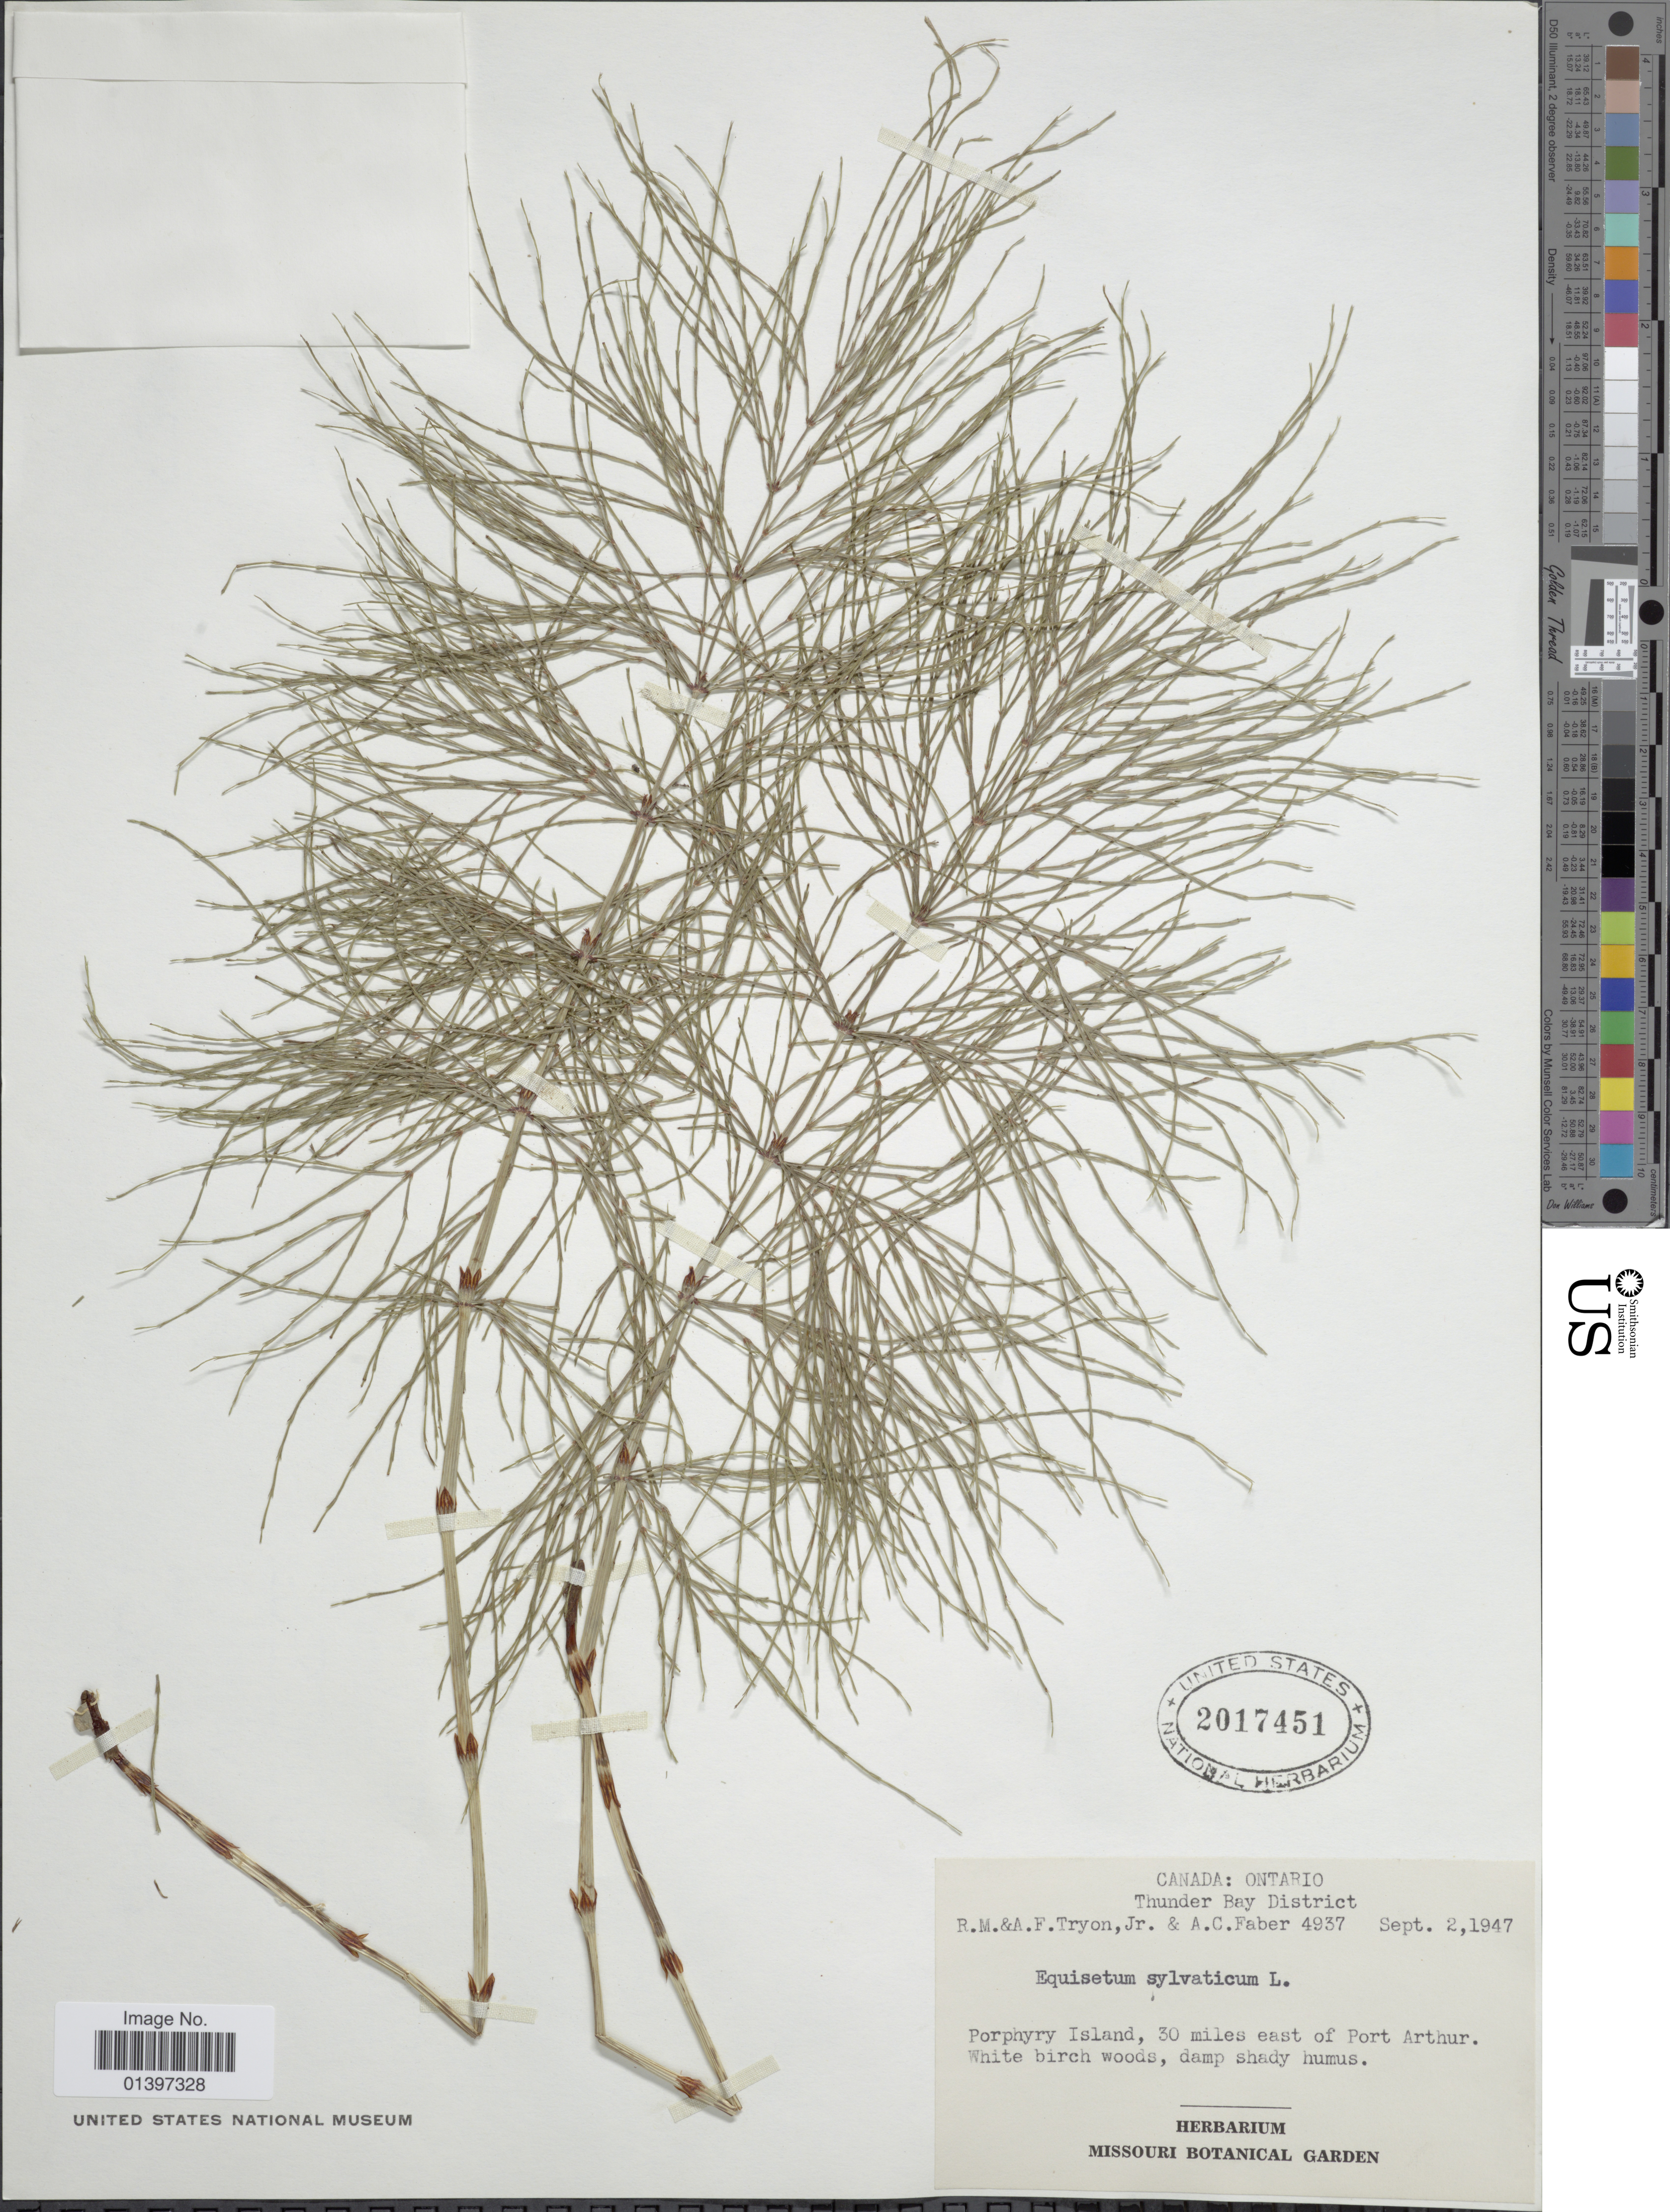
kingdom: Plantae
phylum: Tracheophyta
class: Polypodiopsida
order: Equisetales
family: Equisetaceae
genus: Equisetum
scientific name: Equisetum sylvaticum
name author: L.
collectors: R. M. Tryon, A. F. Tryon & A. Faber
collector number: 4937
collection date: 1947-09-02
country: Canada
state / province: Ontario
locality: Thunder Bay District, Porphyry Island, 30miles east of Port Arthur, White birch woods, damp shady humus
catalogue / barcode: US 2017451